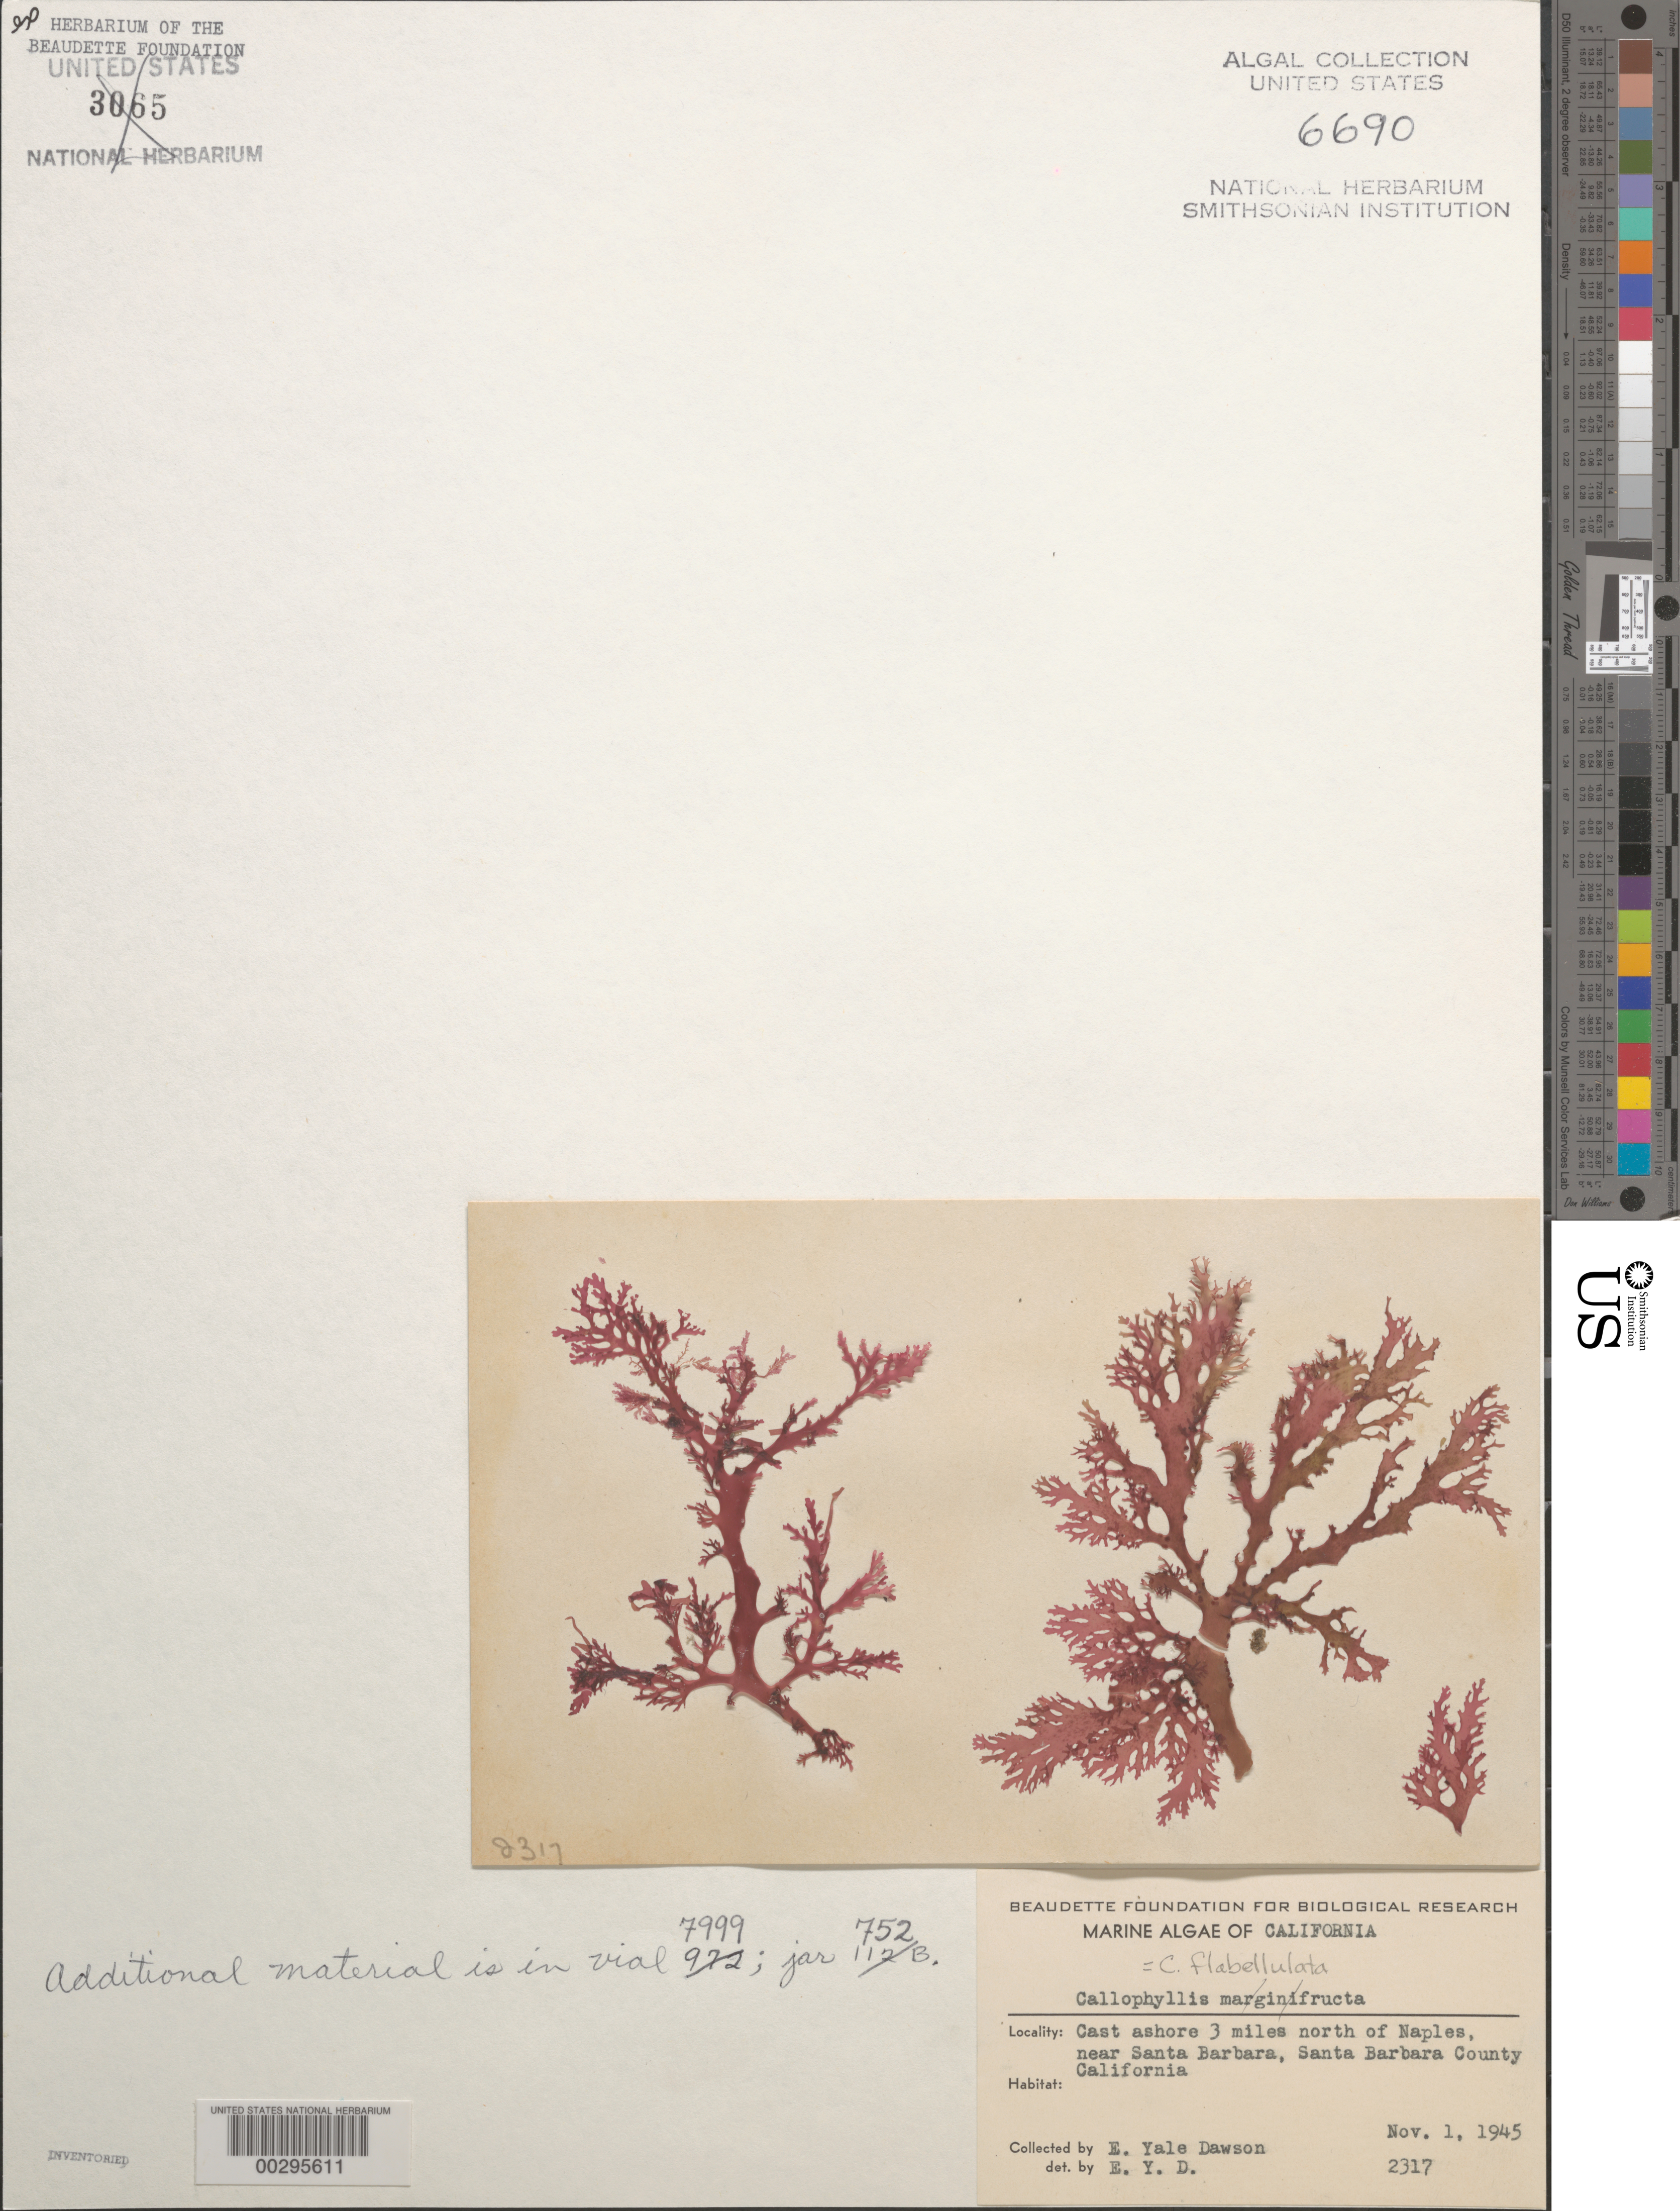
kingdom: Plantae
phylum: Rhodophyta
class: Florideophyceae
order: Gigartinales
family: Kallymeniaceae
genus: Callophyllis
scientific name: Callophyllis flabellulata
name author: Harv.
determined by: Dawson, E. Y.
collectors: E. Y. Dawson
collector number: EYD 2317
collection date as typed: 01 Nov 1945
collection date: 1945-11-01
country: United States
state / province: California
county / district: Santa Barbara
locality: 3 miles north of Naples, near Santa Barbara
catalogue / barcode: US 6690